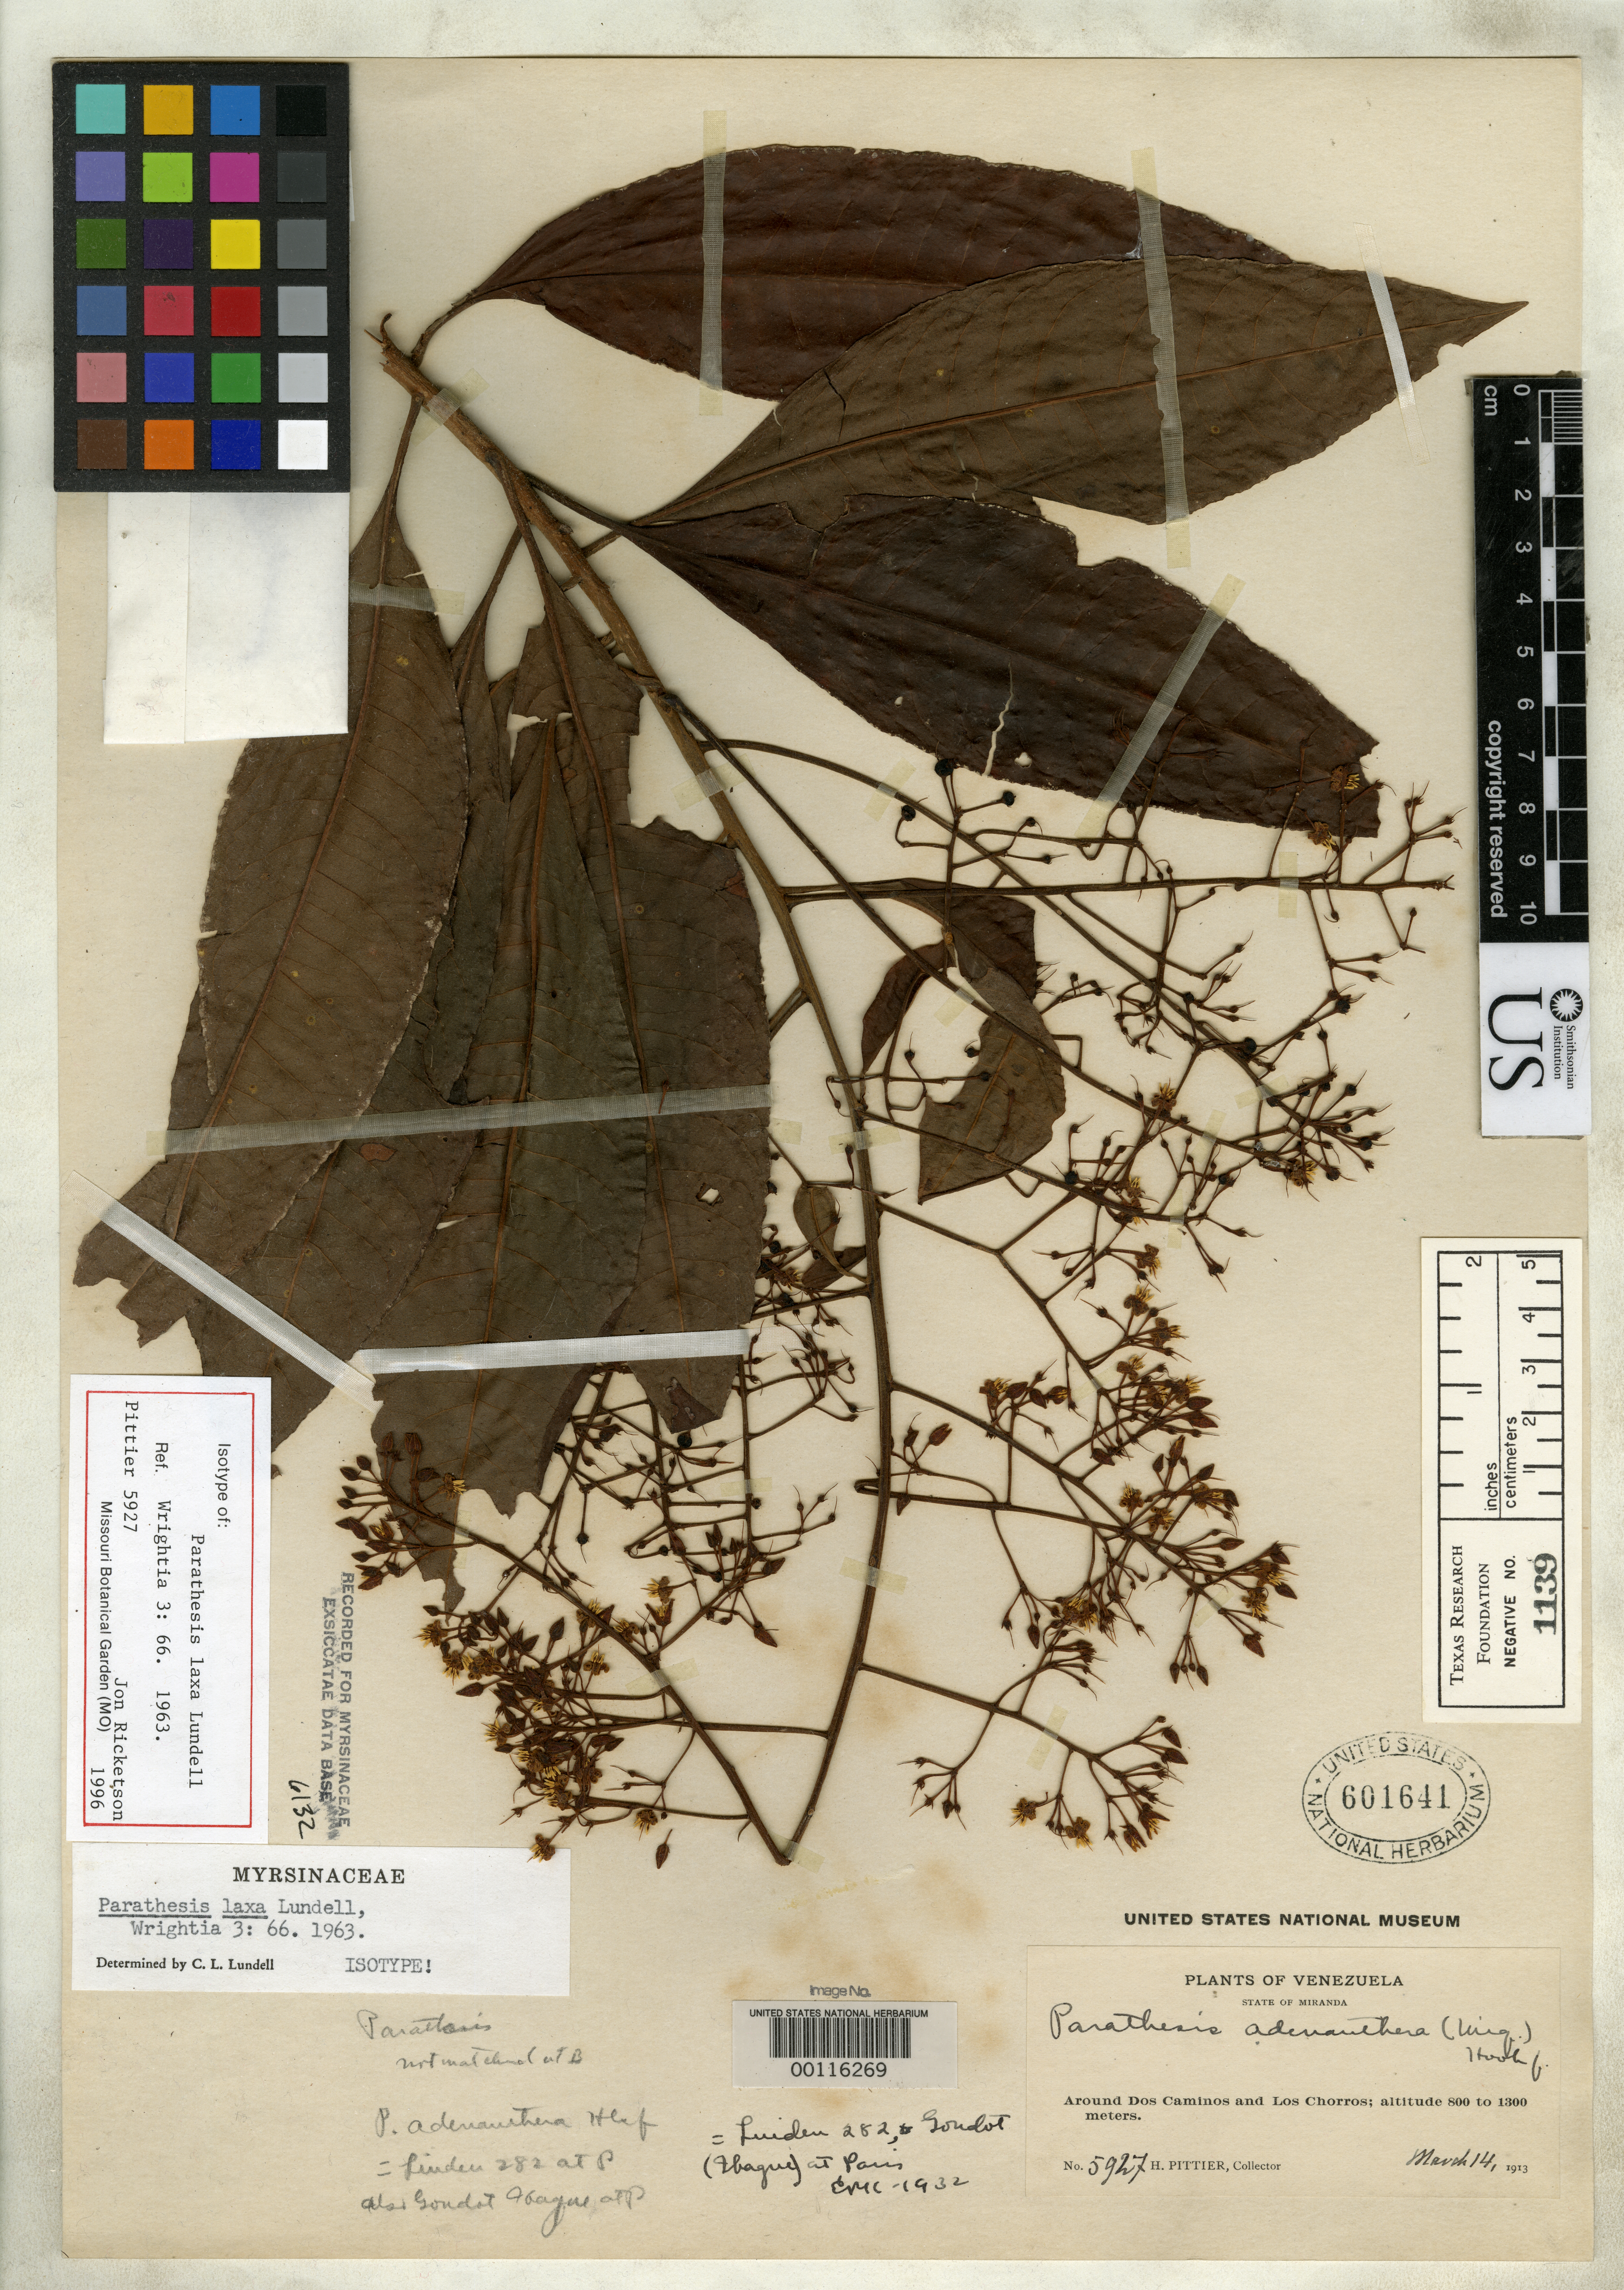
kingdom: Plantae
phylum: Tracheophyta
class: Magnoliopsida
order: Ericales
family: Primulaceae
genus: Parathesis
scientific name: Parathesis laxa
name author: Lundell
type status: Isotype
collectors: H. F. Pittier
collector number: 5927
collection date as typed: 14 Mar 1913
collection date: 1913-03-14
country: Venezuela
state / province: Miranda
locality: Around Dos Caminos & Los Chorros.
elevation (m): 800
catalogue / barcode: US 601641